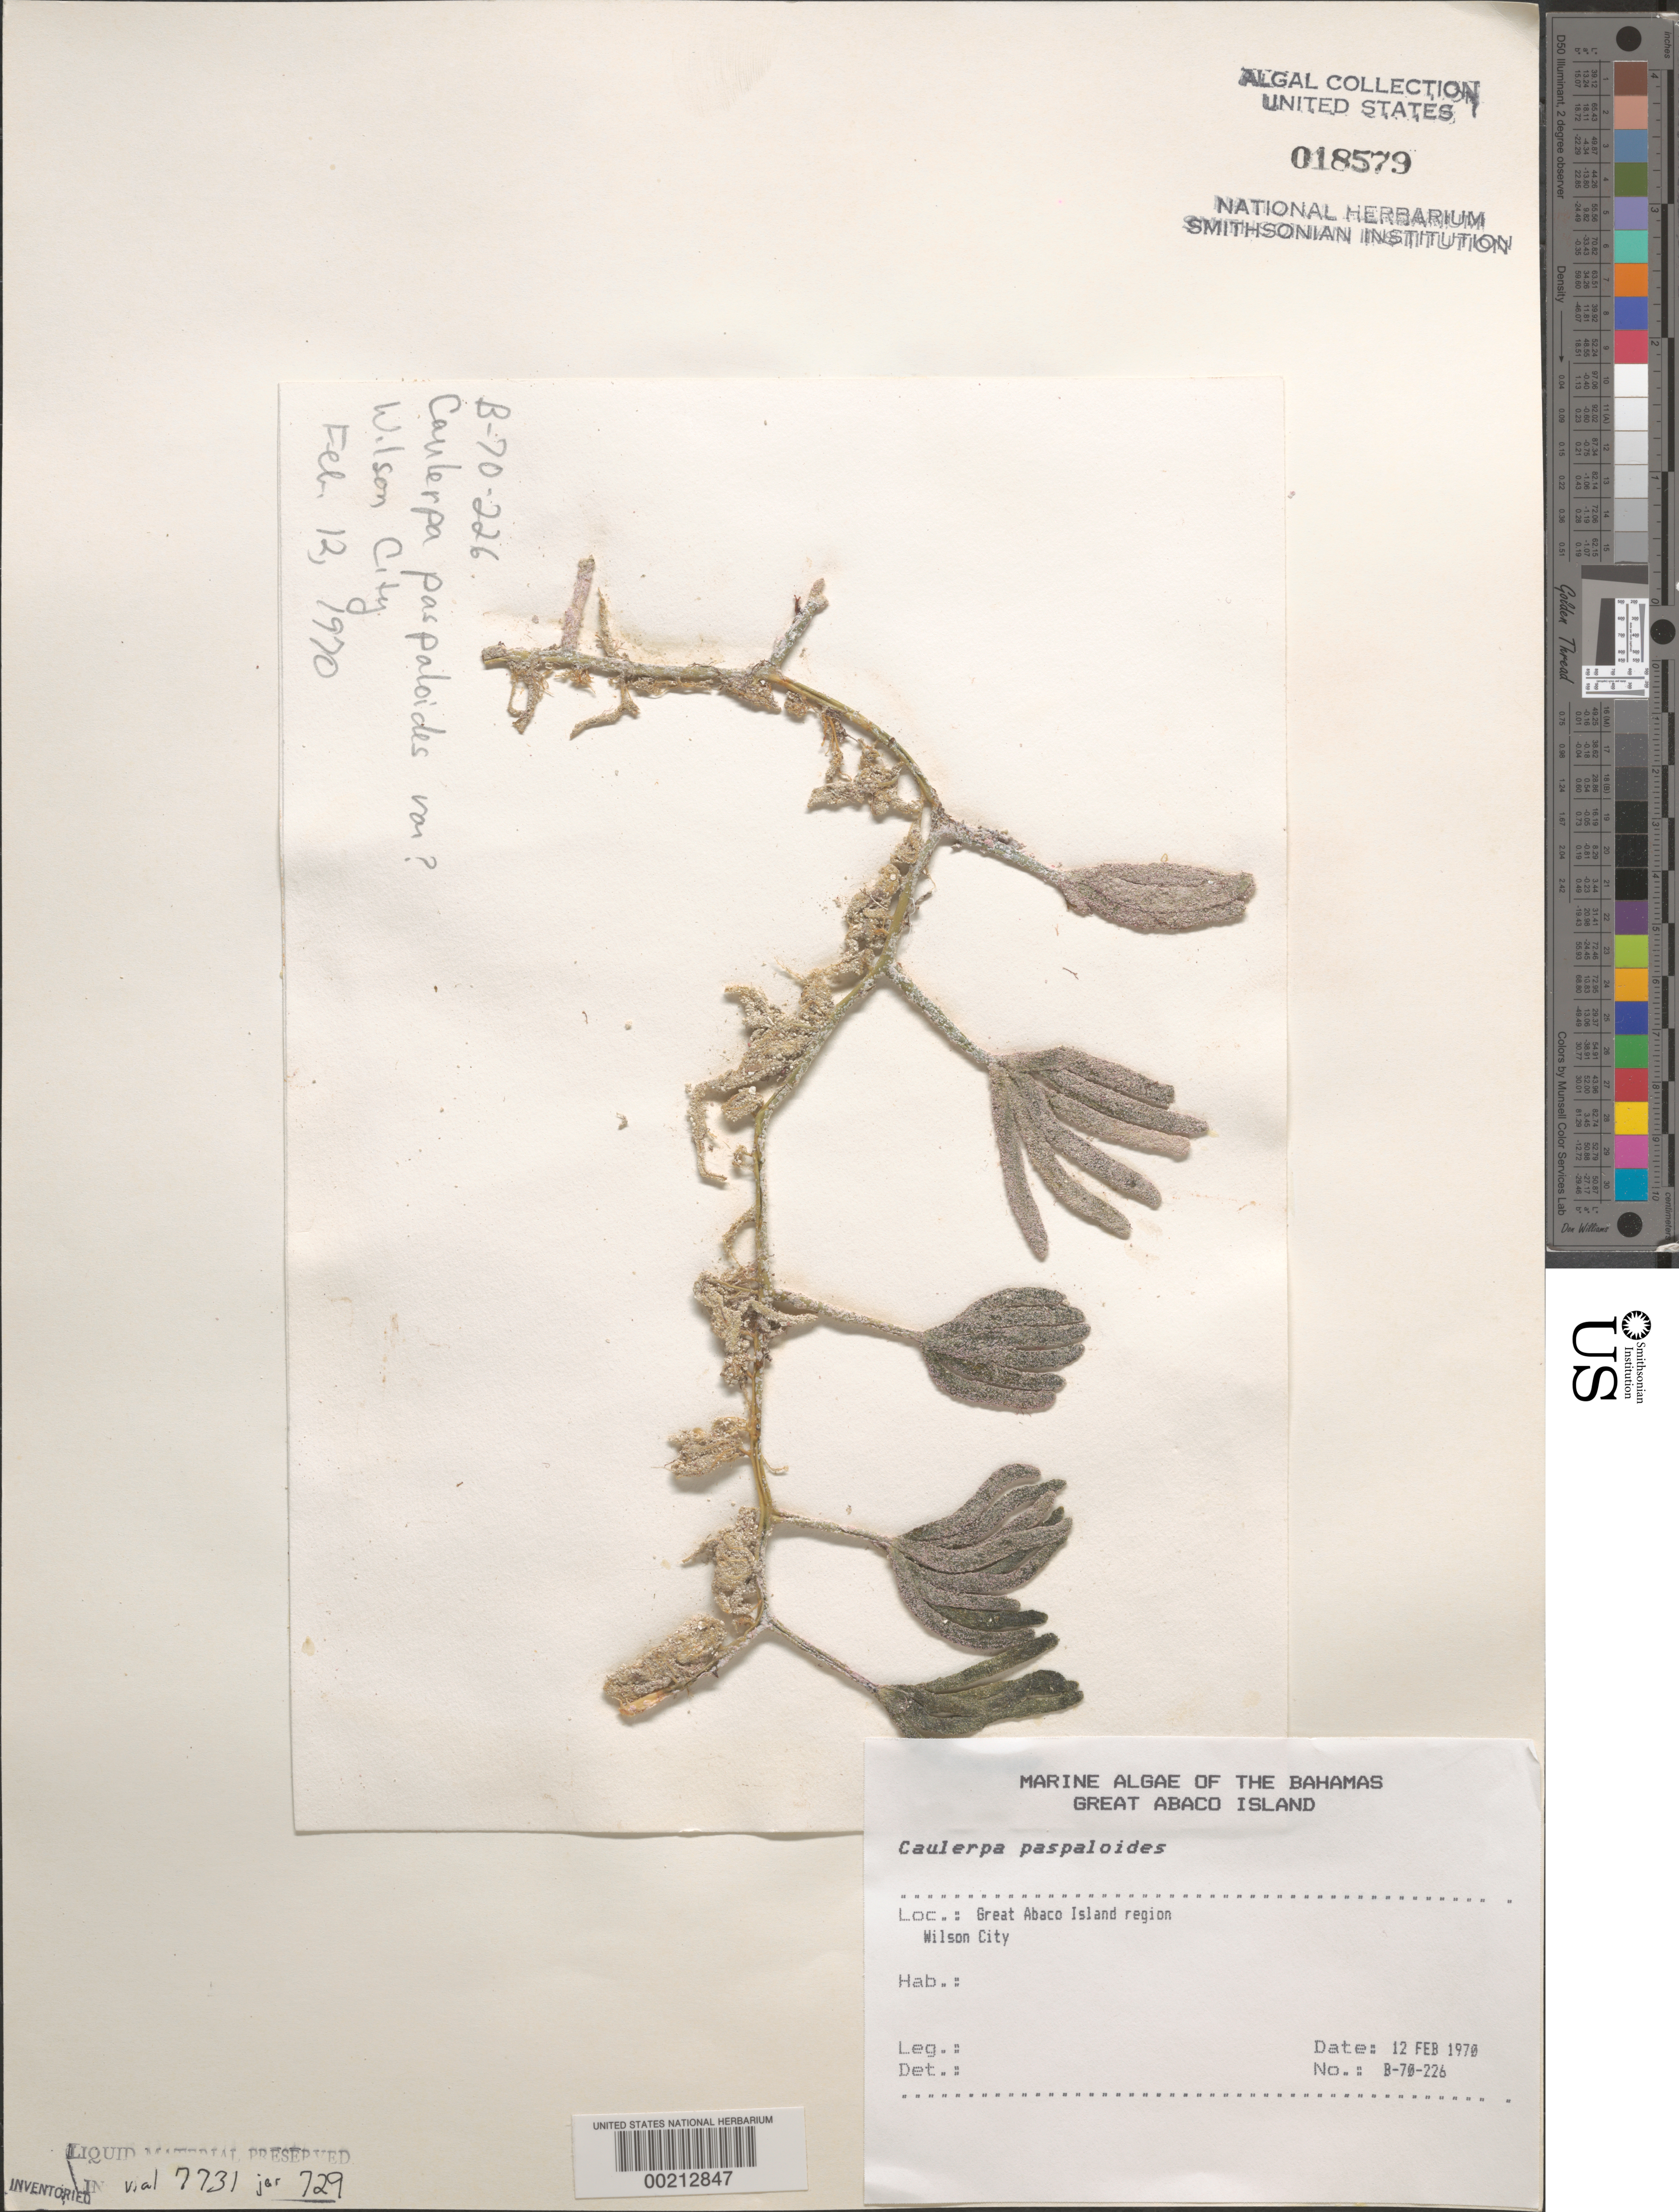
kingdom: Plantae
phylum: Chlorophyta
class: Ulvophyceae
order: Bryopsidales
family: Caulerpaceae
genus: Caulerpa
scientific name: Caulerpa paspaloides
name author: (Bory) Grev.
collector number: B-70-226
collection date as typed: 12 Feb 1970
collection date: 1970-02-12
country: Bahamas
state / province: Abaco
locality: Wilson city, great abaco island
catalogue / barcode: US 18579